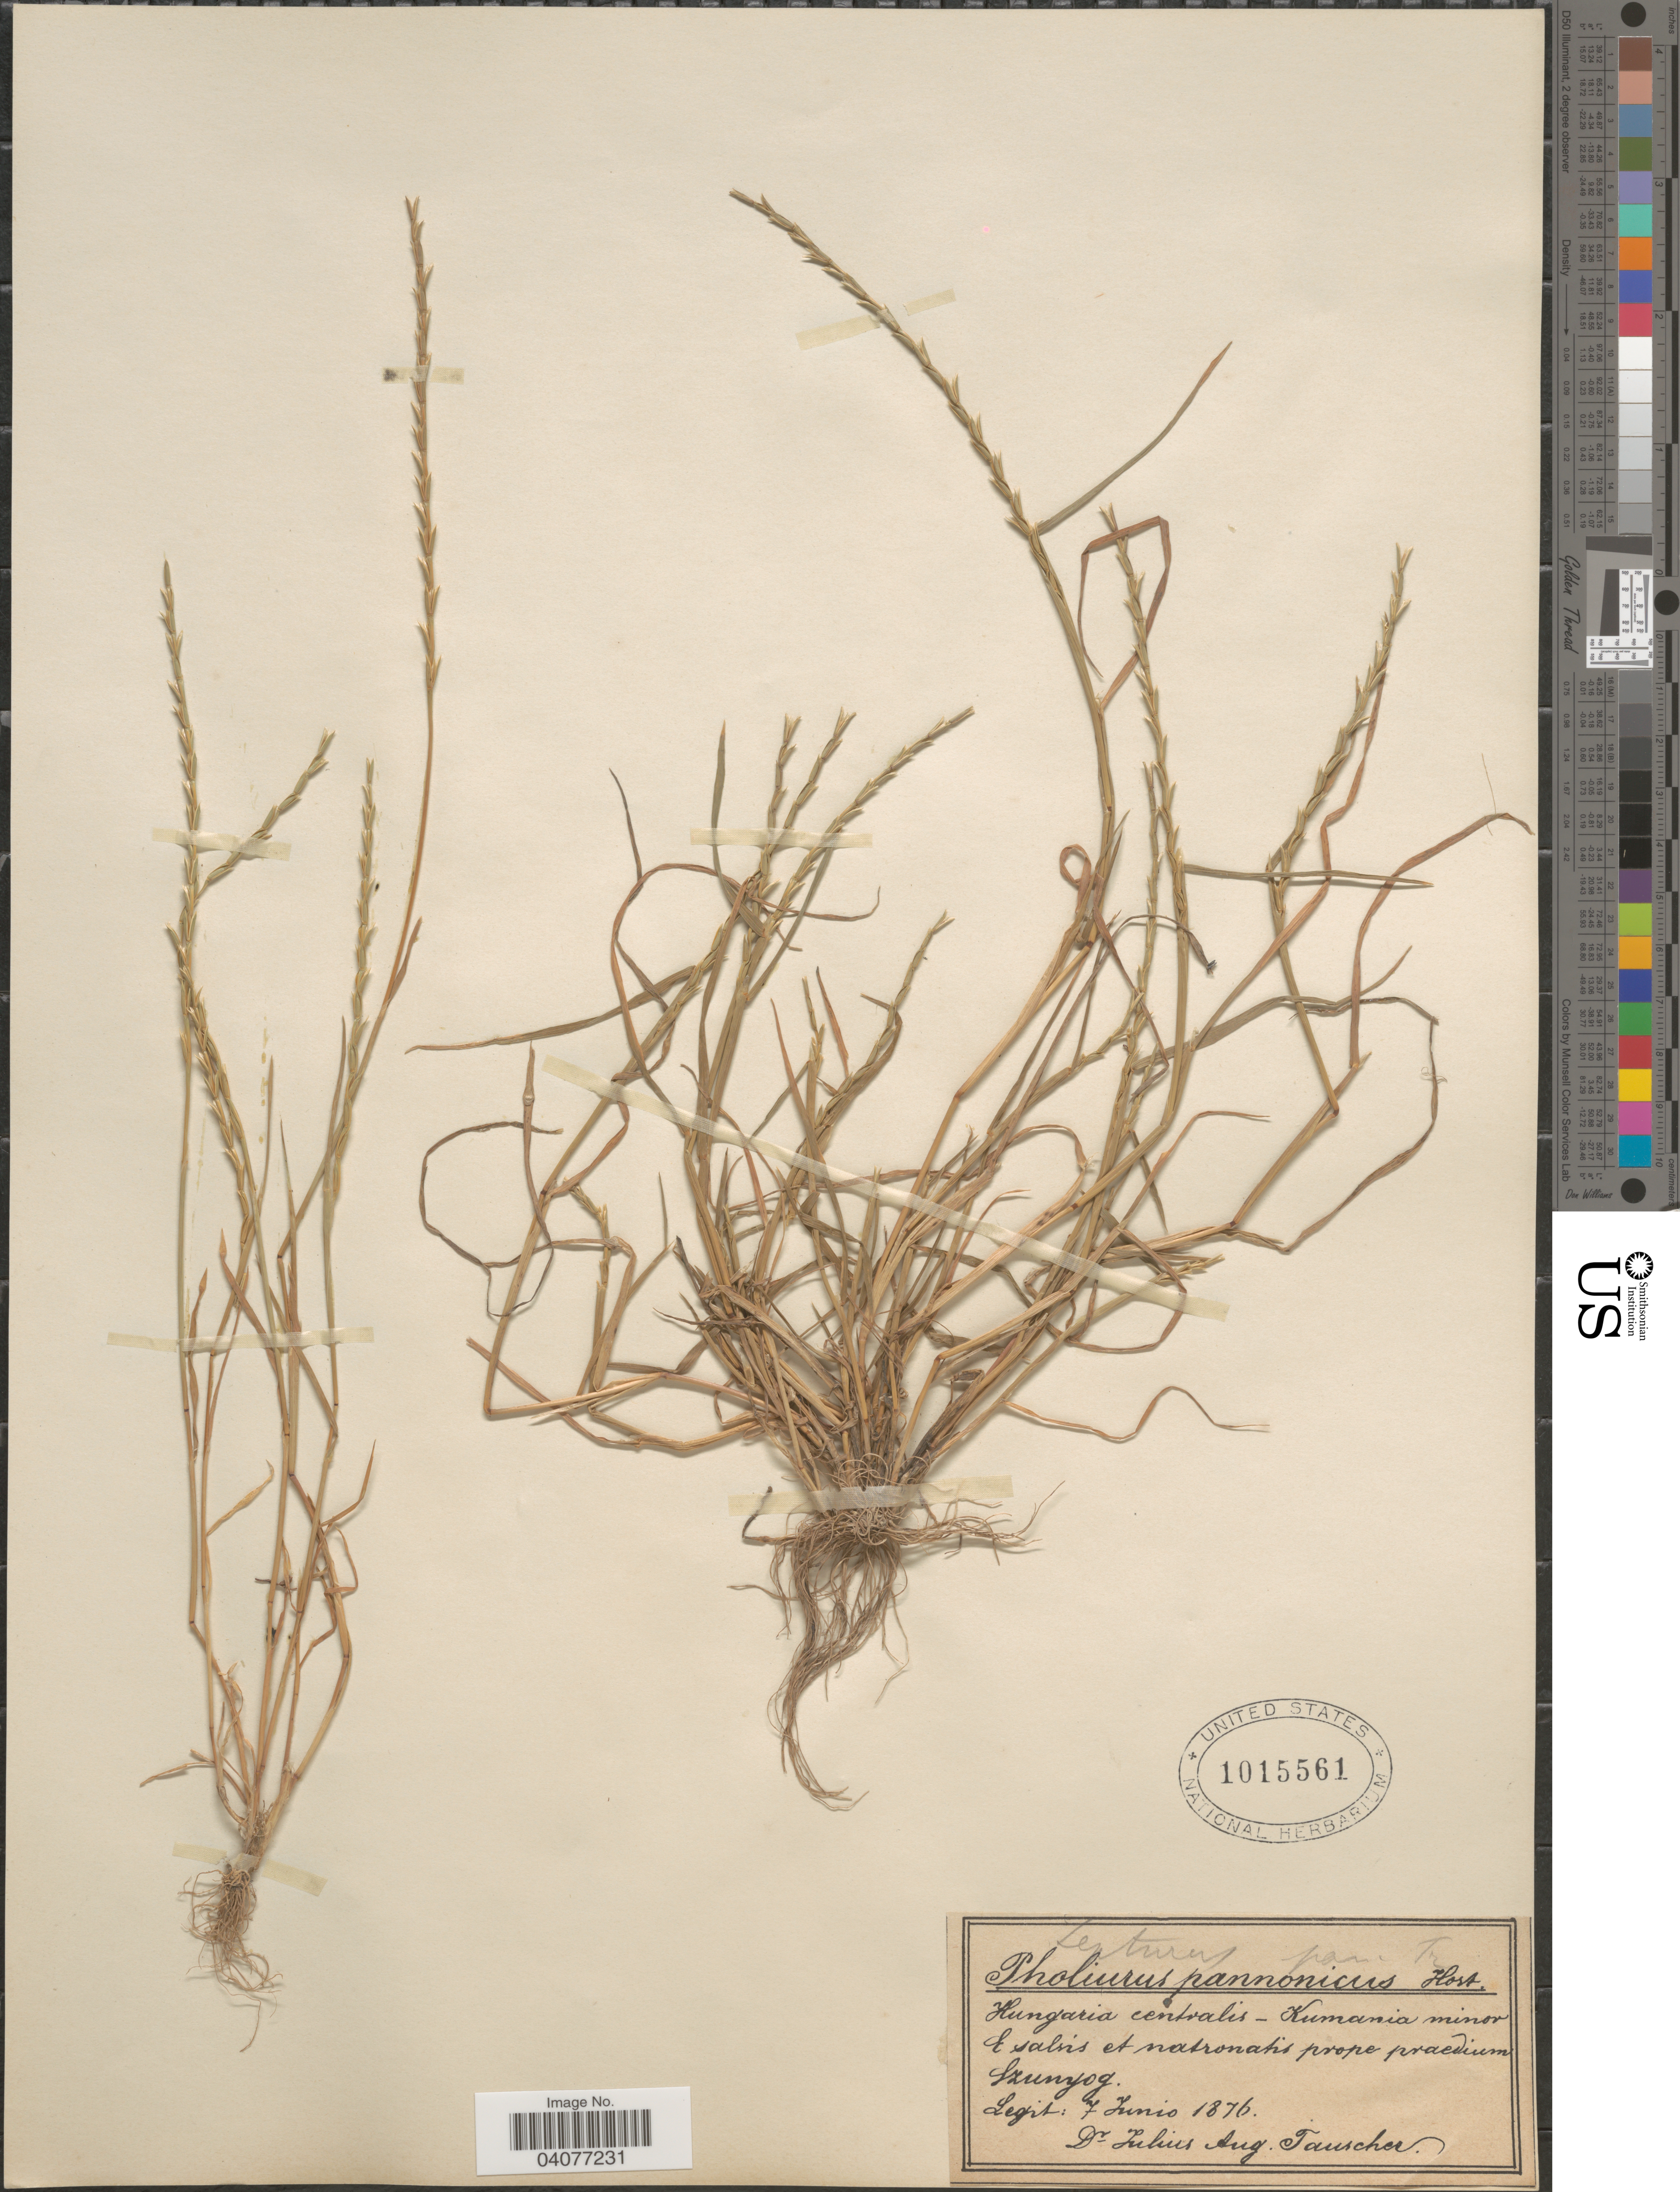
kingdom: Plantae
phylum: Tracheophyta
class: Liliopsida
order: Poales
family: Poaceae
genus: Pholiurus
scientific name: Pholiurus pannonicus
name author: (Host) Trin.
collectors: G. Tauscher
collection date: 1876-06-07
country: Hungary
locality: Hungaria centralis - Kumania minor. E salsis et natronatis prope pracdium [interpreted] Szunyog [interpreted].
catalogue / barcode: US 1015561